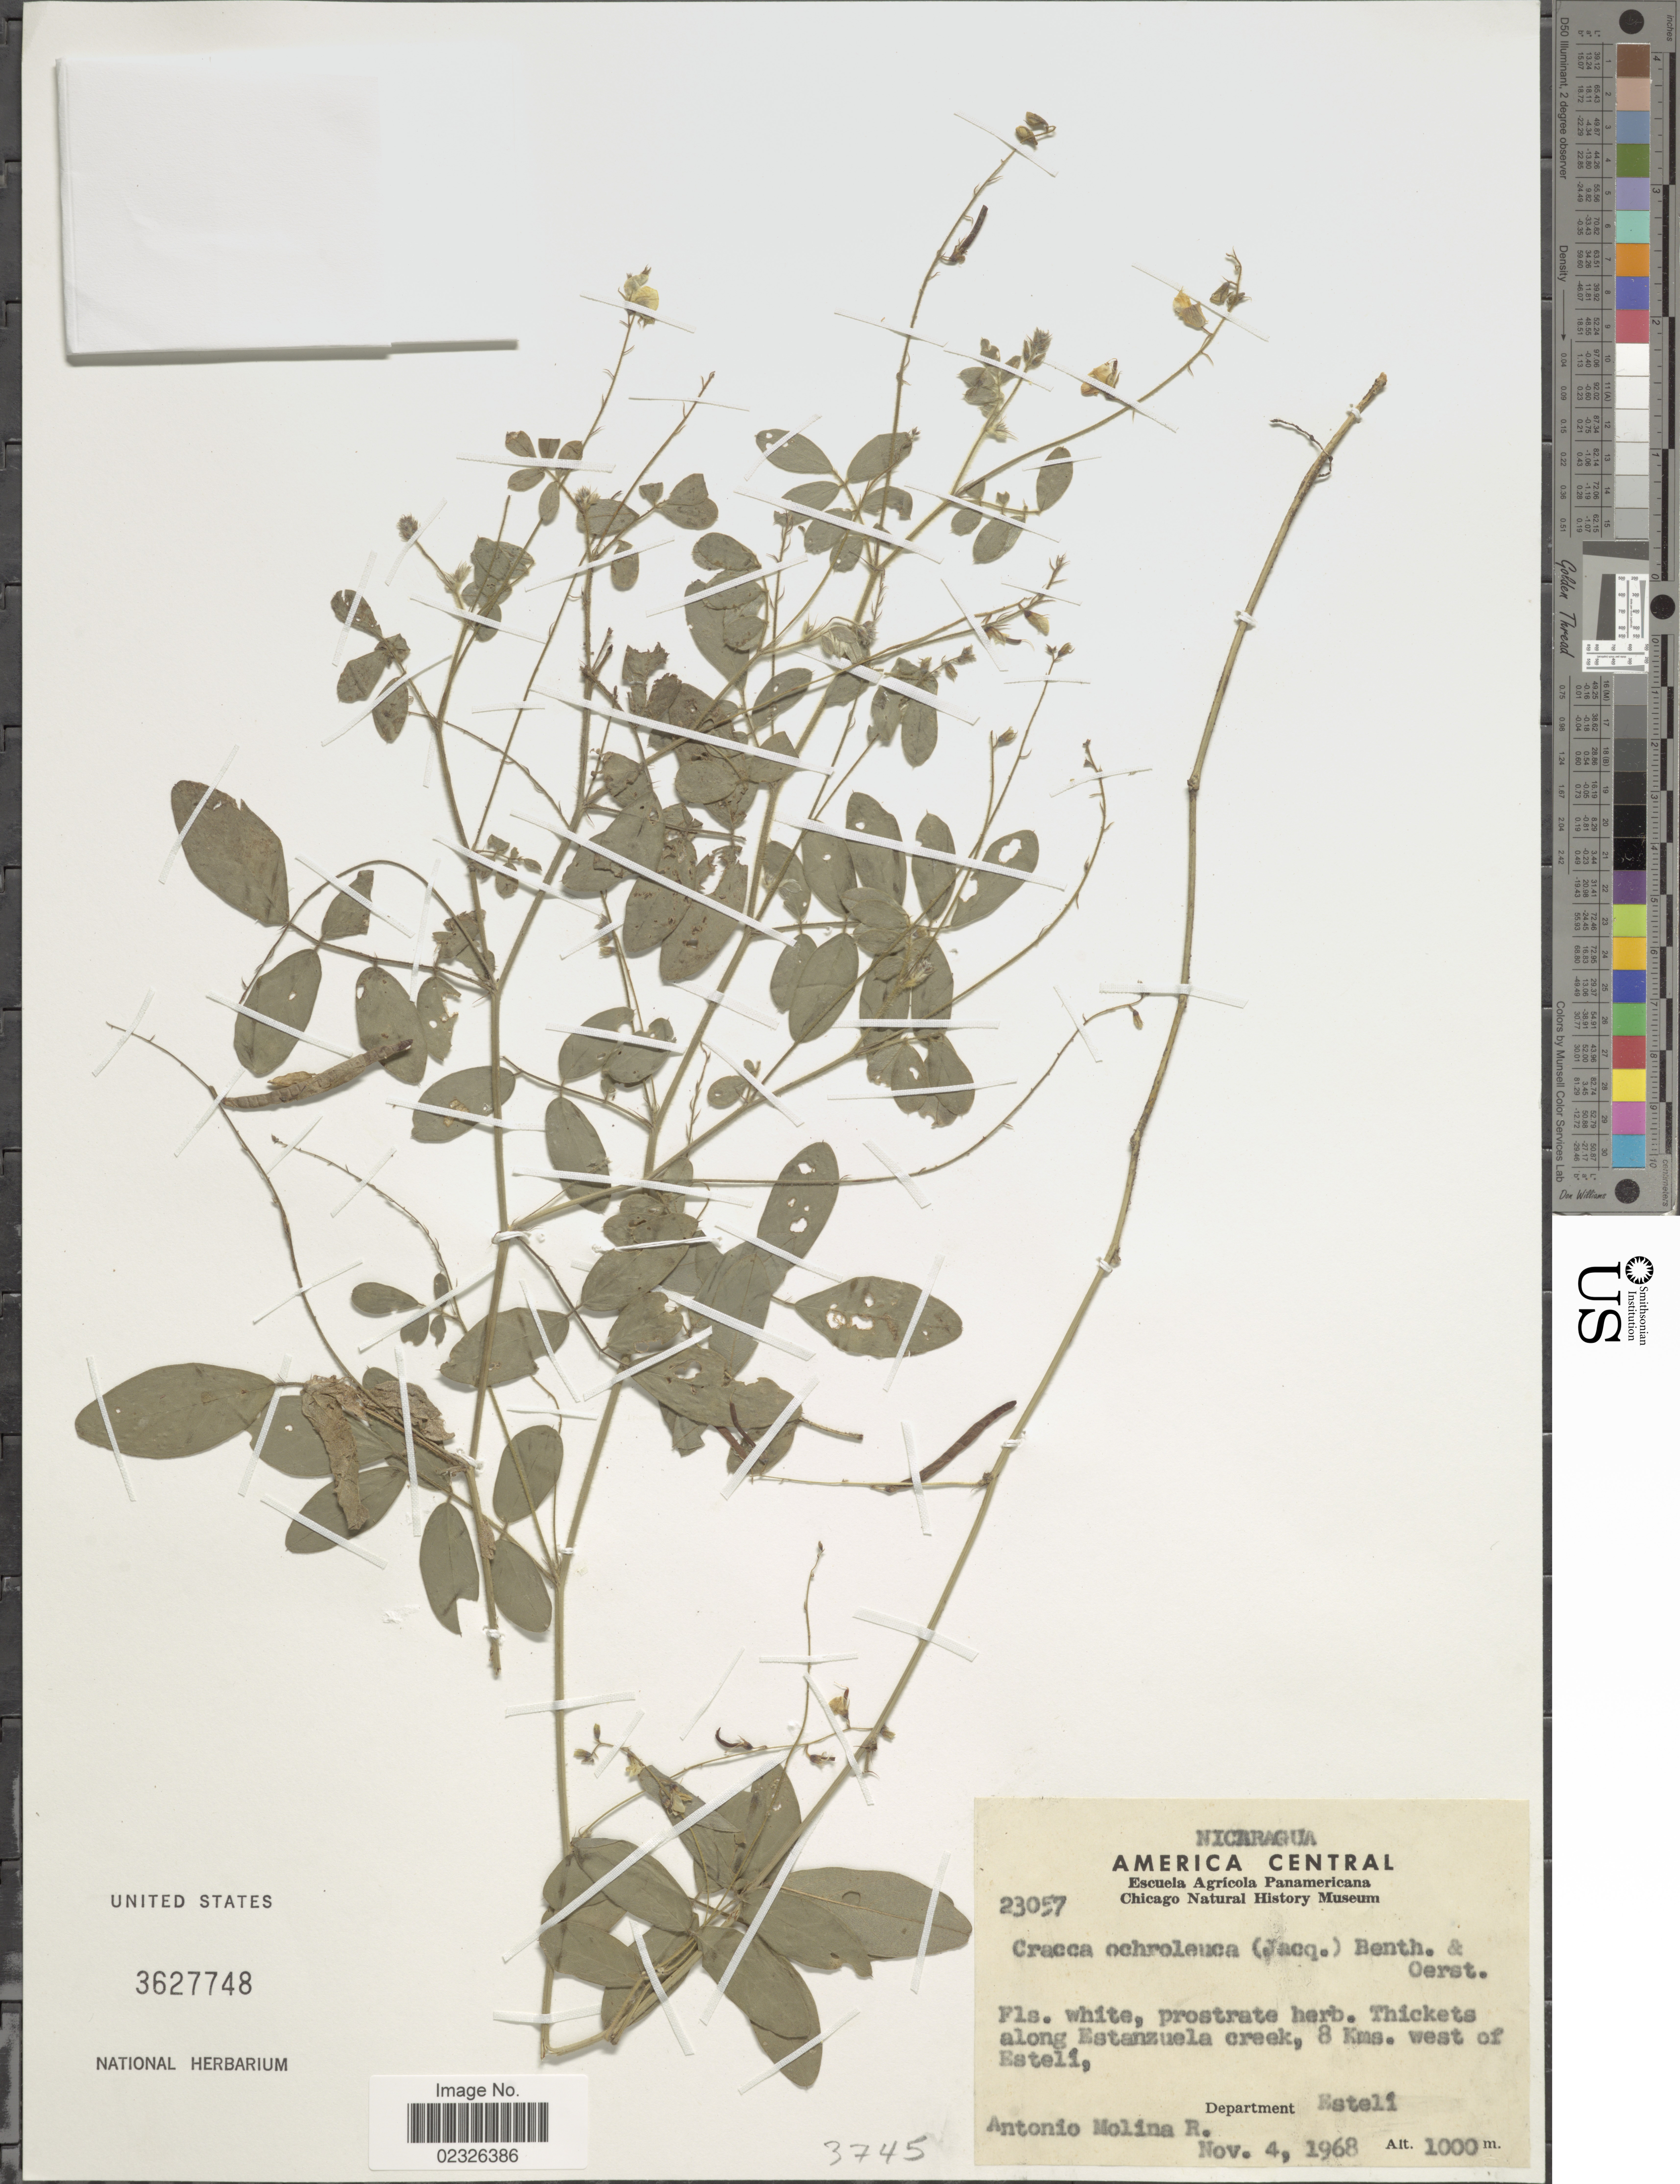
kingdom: Plantae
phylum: Tracheophyta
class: Magnoliopsida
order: Fabales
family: Fabaceae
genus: Coursetia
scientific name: Coursetia caribaea var. ochroleuca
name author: (Jacq.) Lavin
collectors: A. Molina R.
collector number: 23057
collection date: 1968-11-04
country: Nicaragua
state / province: Esteli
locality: Along Estanzuela creek, 8 Kms. west of Esteli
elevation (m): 1000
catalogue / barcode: US 3627748